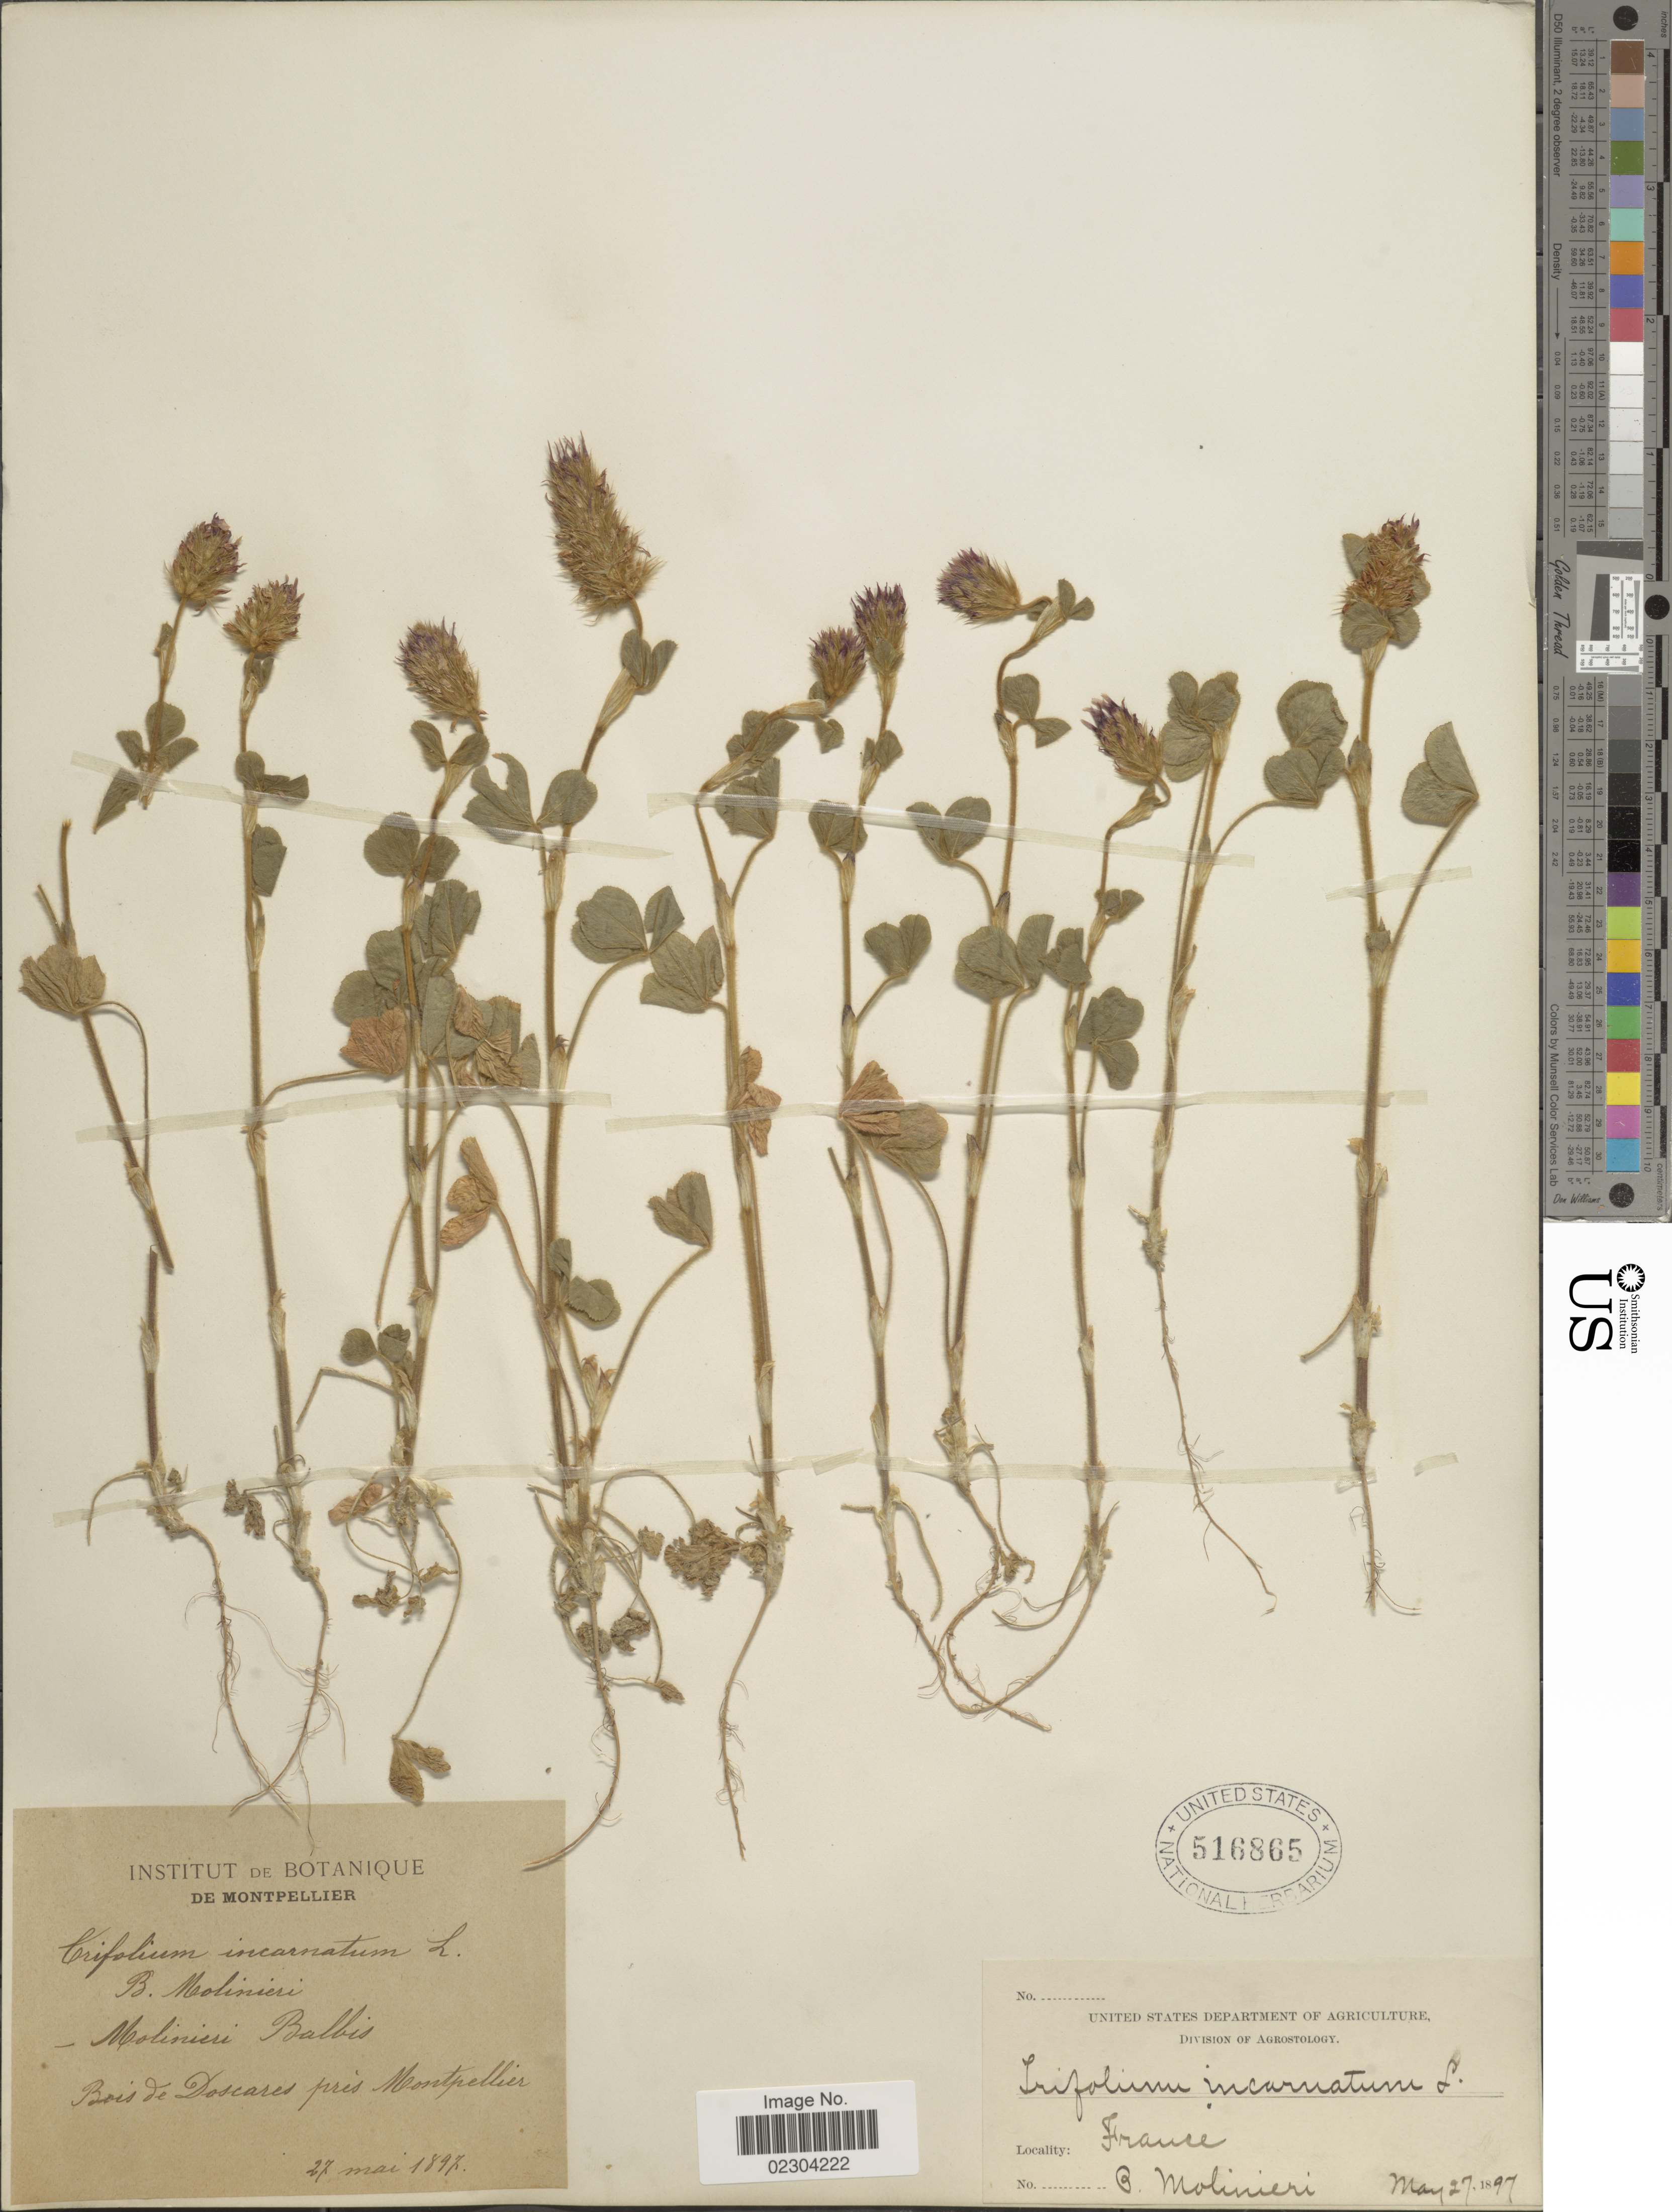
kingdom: Plantae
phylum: Tracheophyta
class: Magnoliopsida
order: Fabales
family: Fabaceae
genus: Trifolium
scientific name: Trifolium incarnatum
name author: L.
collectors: B. Molinieri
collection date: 1897-05-27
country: France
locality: Bois de Dosiares pres Montpellier [interpreted]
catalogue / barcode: US 516865